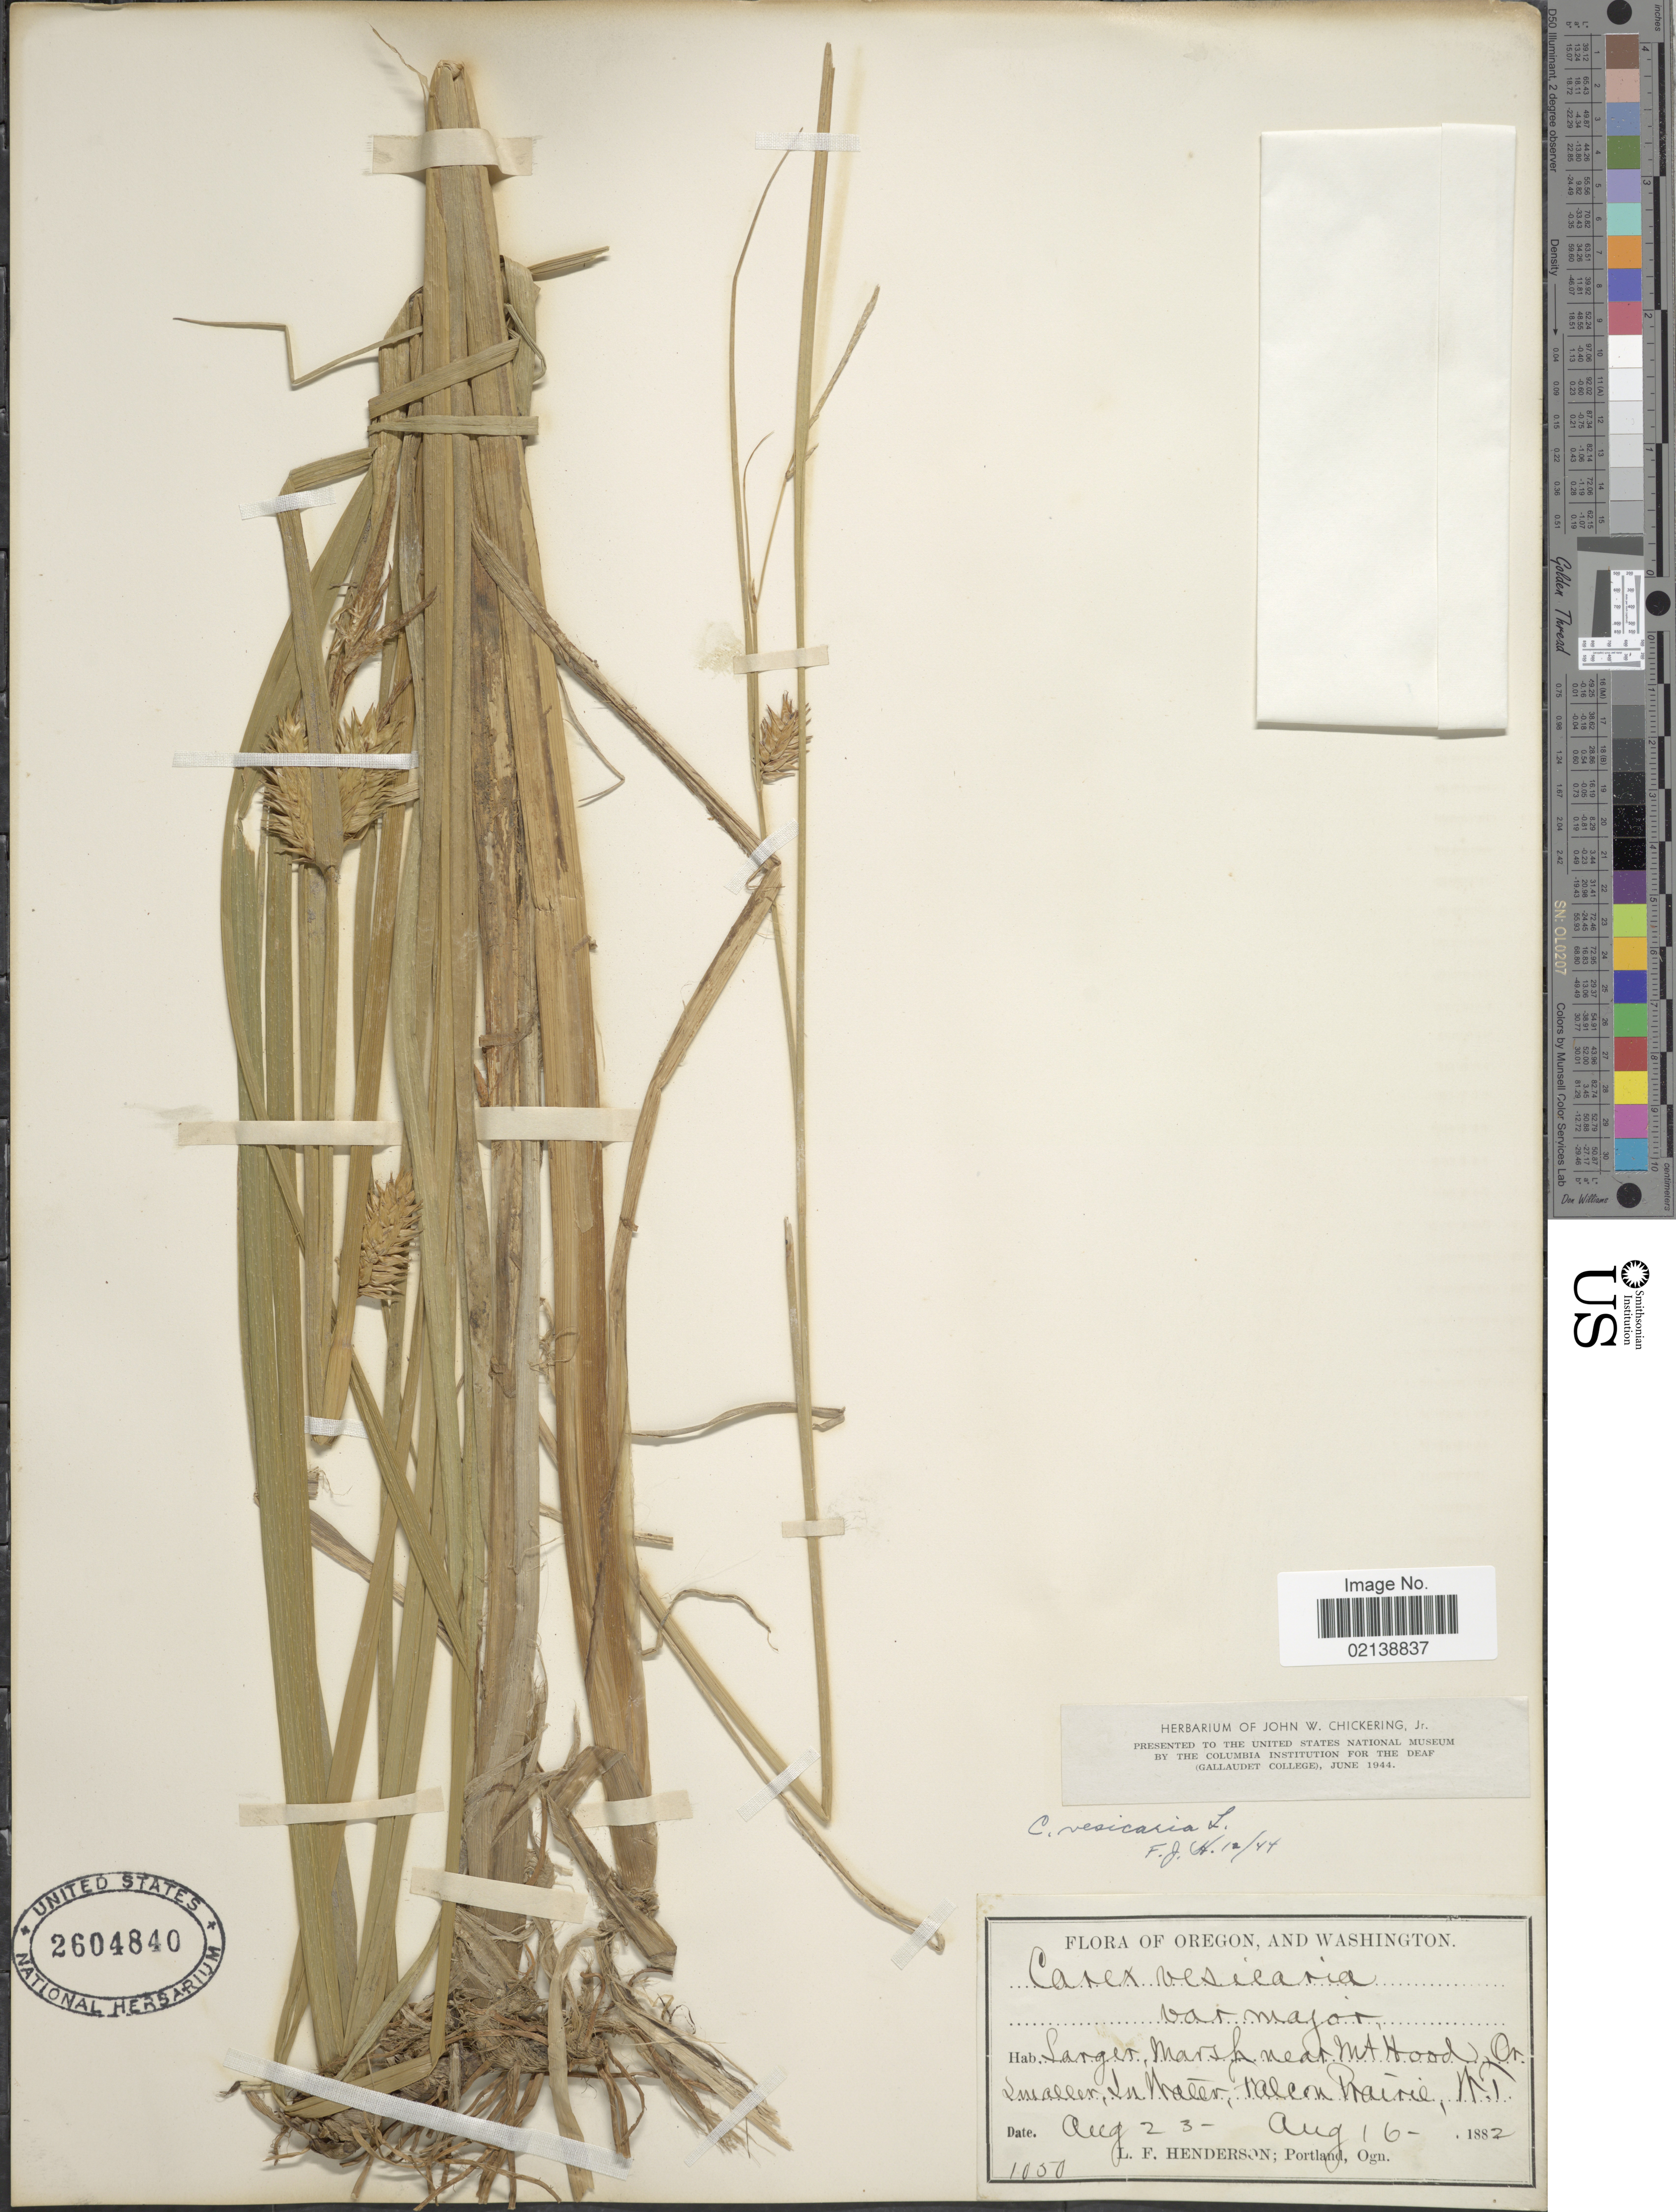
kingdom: Plantae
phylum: Tracheophyta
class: Liliopsida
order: Poales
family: Cyperaceae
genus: Carex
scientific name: Carex vesicaria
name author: L.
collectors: L. Henderson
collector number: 1050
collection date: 1882-08-16/1882-08-23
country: United States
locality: Oregon and Washington, Larger marsh near Mt. Hood, Or. Smaller, In water, Falcon River Prairier, WT.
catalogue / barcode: US 2604840